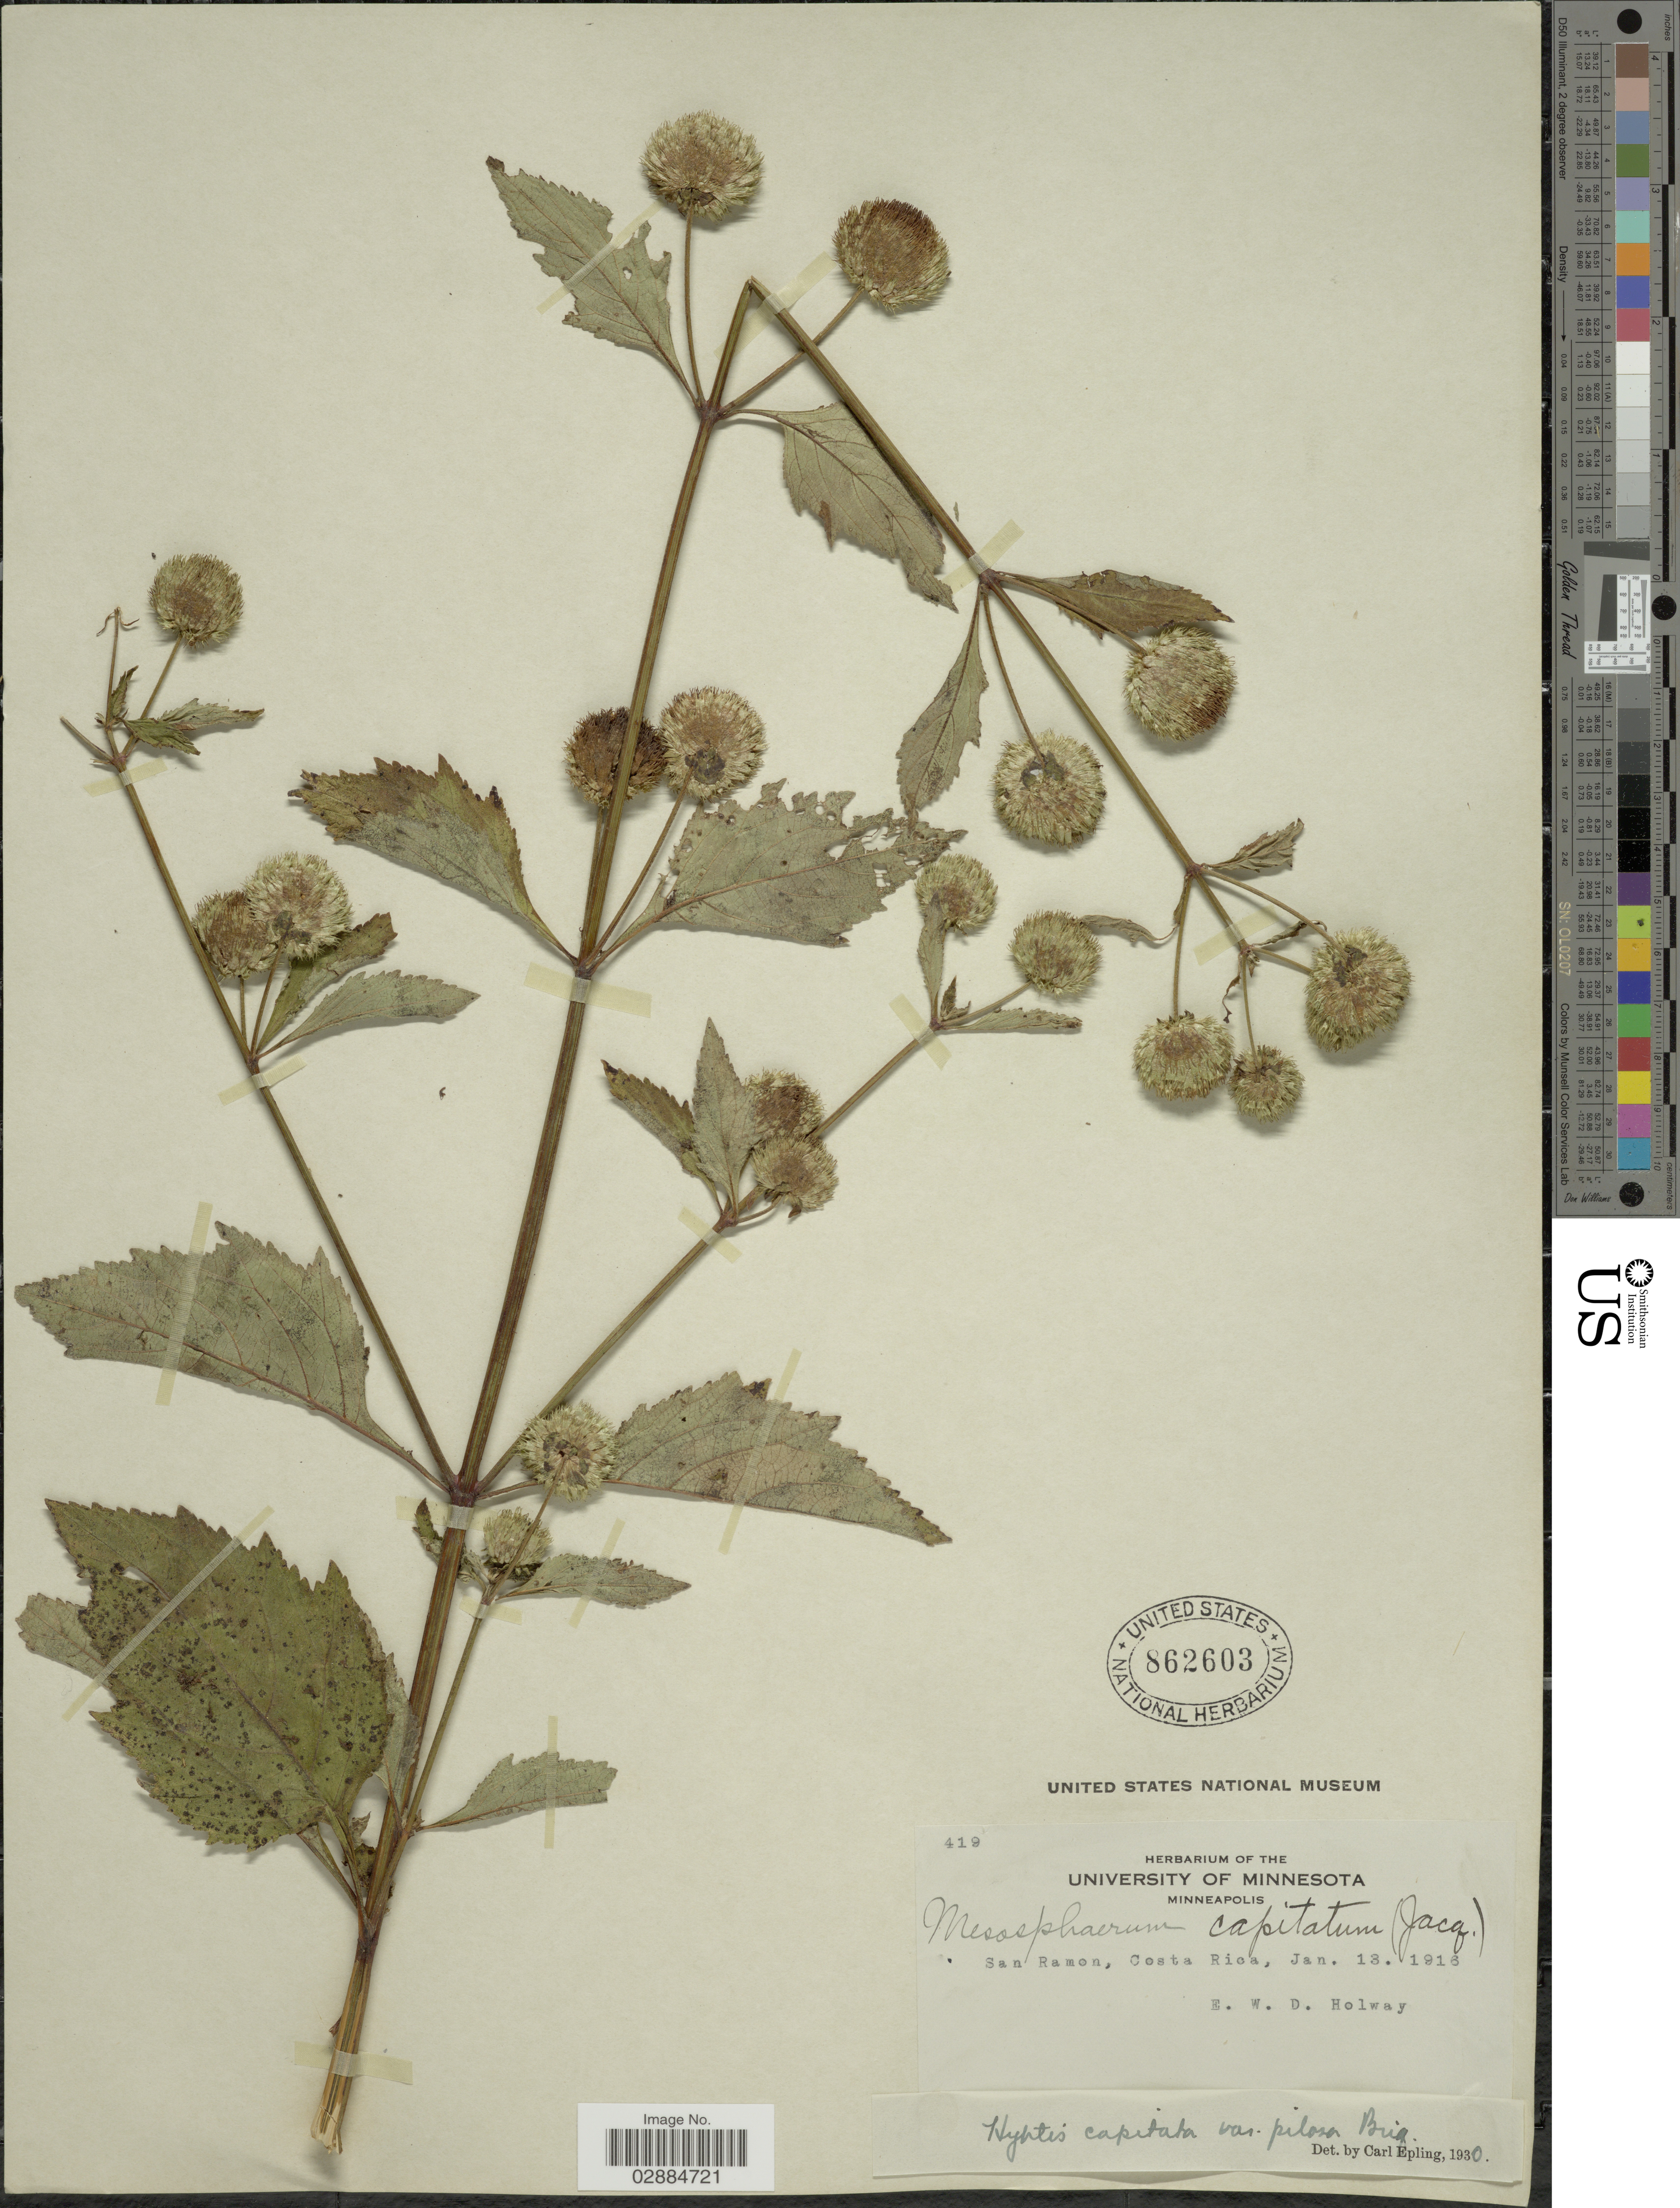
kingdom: Plantae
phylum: Tracheophyta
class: Magnoliopsida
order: Lamiales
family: Lamiaceae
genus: Hyptis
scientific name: Hyptis capitata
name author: Jacq.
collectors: E. W. D. Holway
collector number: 419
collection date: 1916-01-18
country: Costa Rica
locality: San Ramon.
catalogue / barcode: US 862603